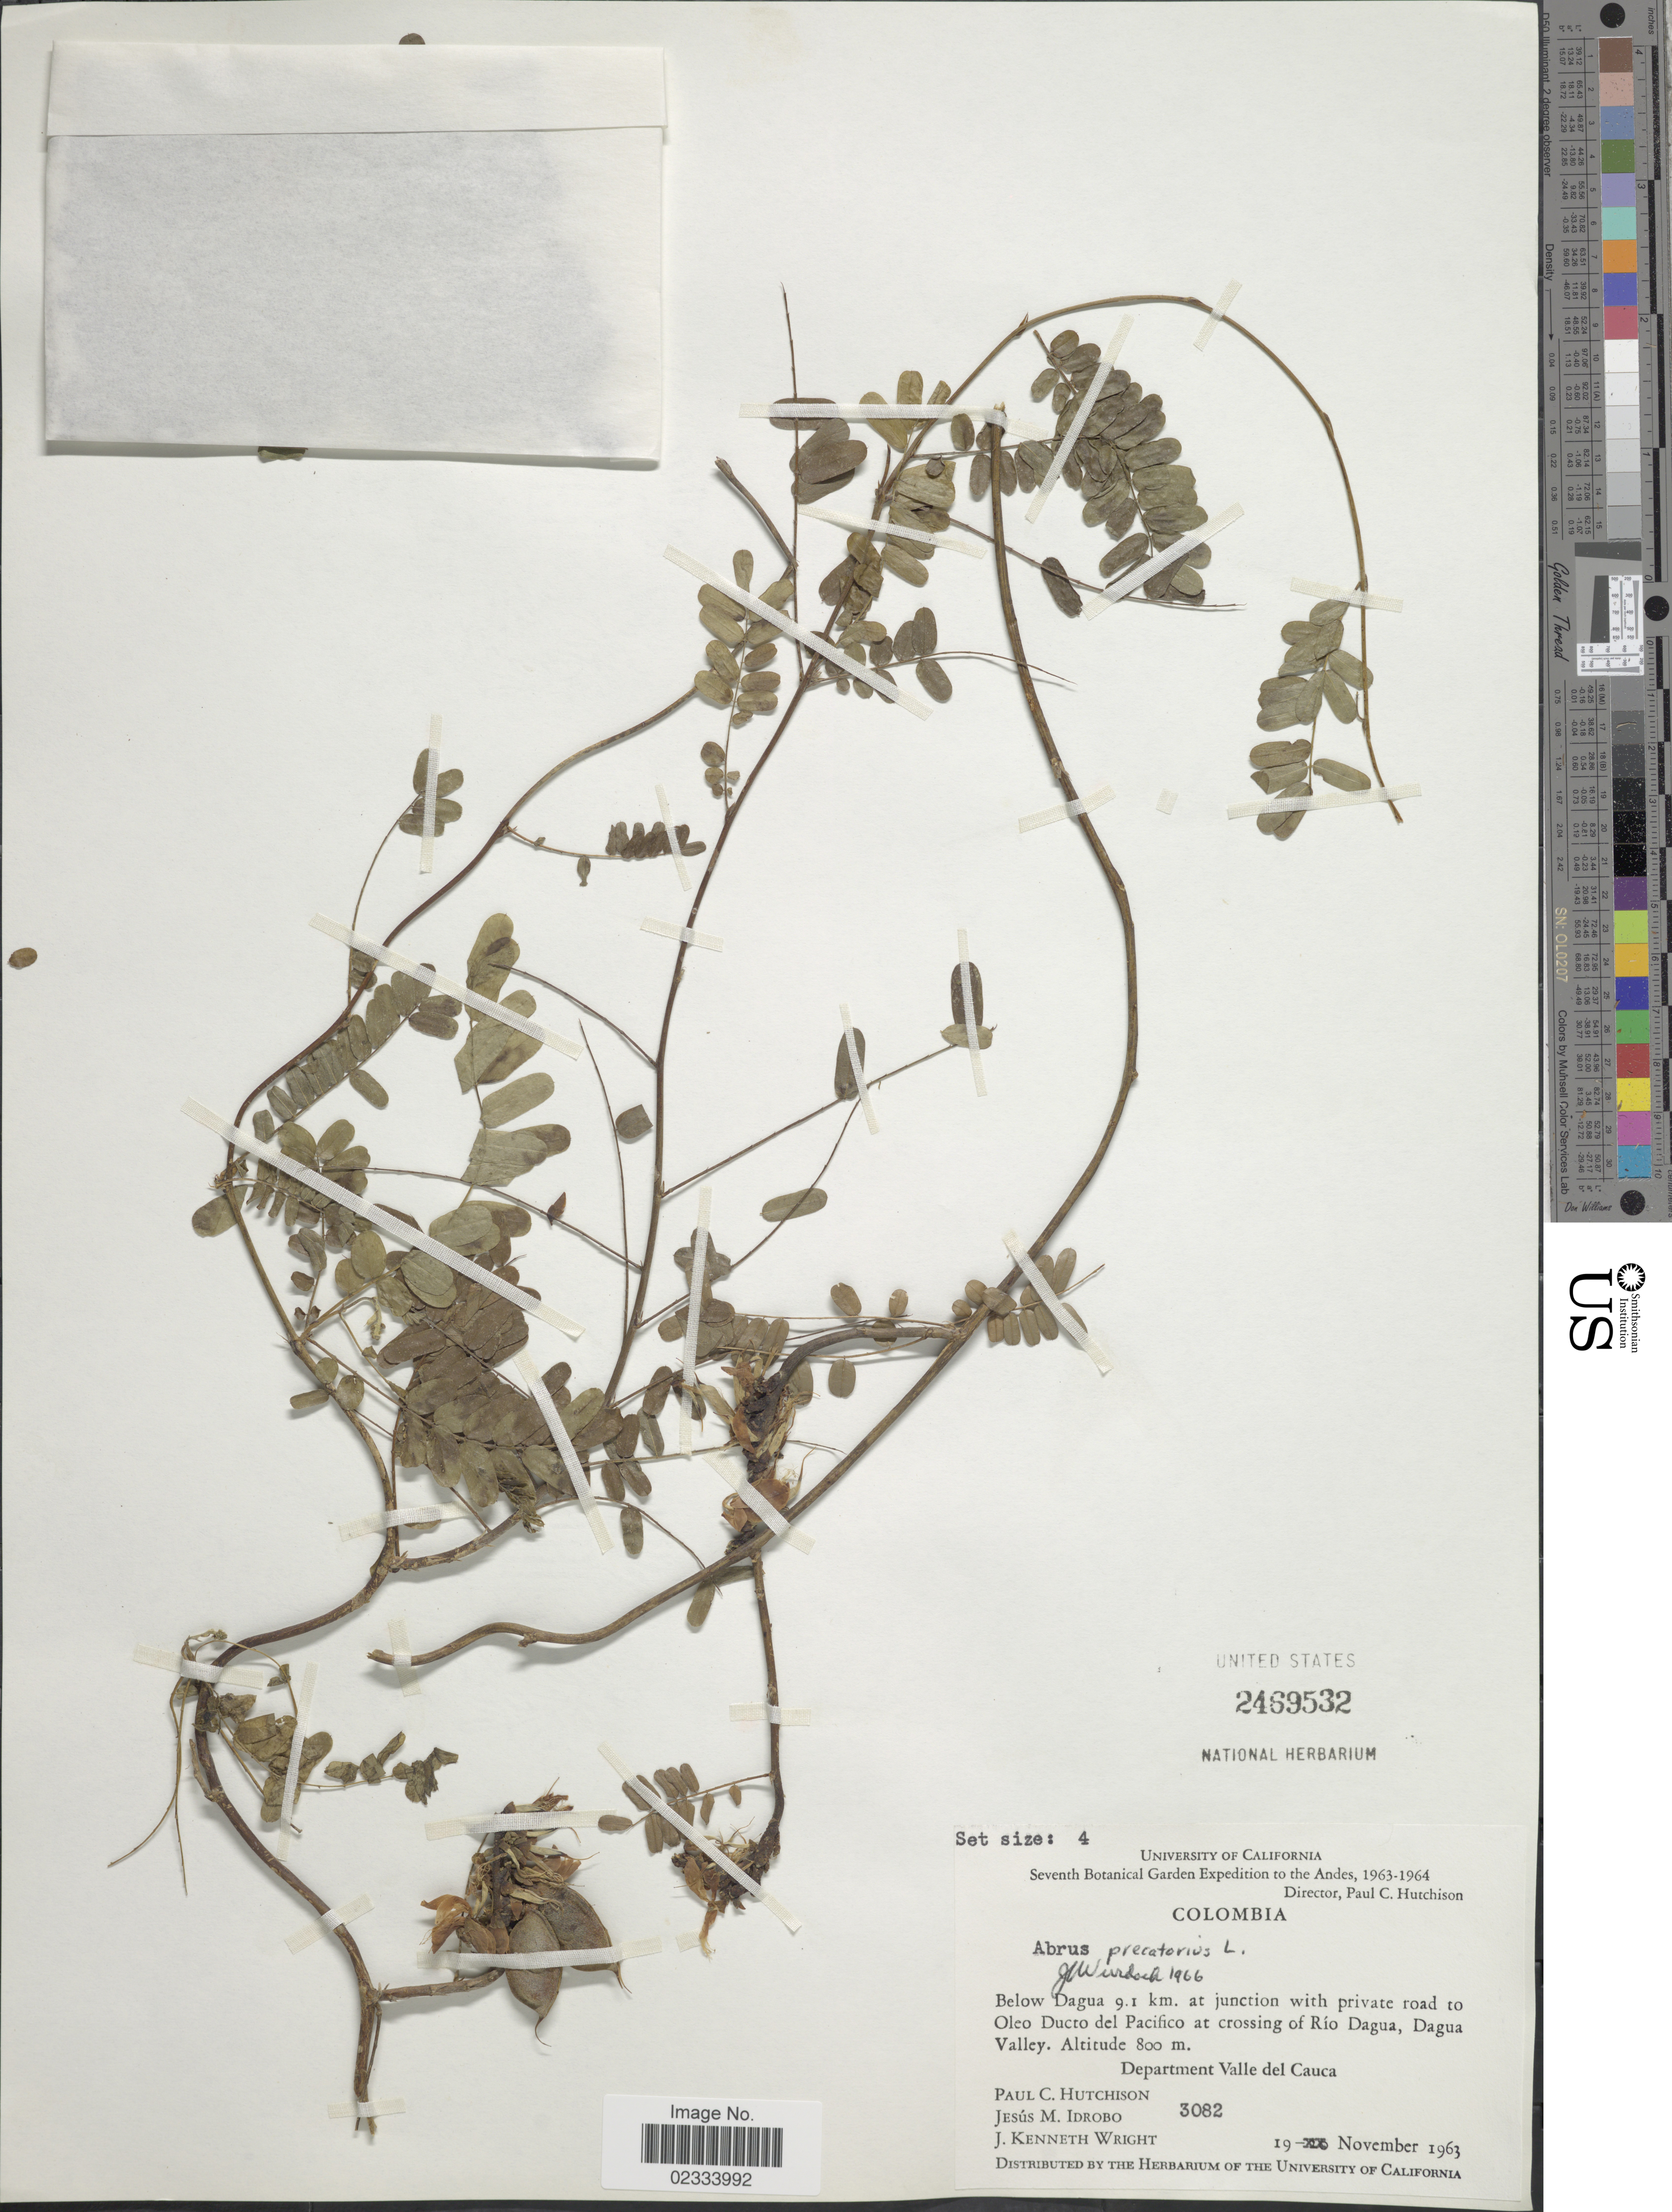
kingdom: Plantae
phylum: Tracheophyta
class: Magnoliopsida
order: Fabales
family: Fabaceae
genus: Abrus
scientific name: Abrus precatorius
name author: L.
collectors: P. C. Hutchison, J. M. Idrobo & J. K. Wright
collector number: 3082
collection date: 1963-11-19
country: Colombia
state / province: Valle del Cauca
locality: Below Dagua 9.1 km. at junction with private road to Oleo Ducto del Pacifico at crossing of Rio Dagua, Dagua Valley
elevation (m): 800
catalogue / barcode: US 2469532